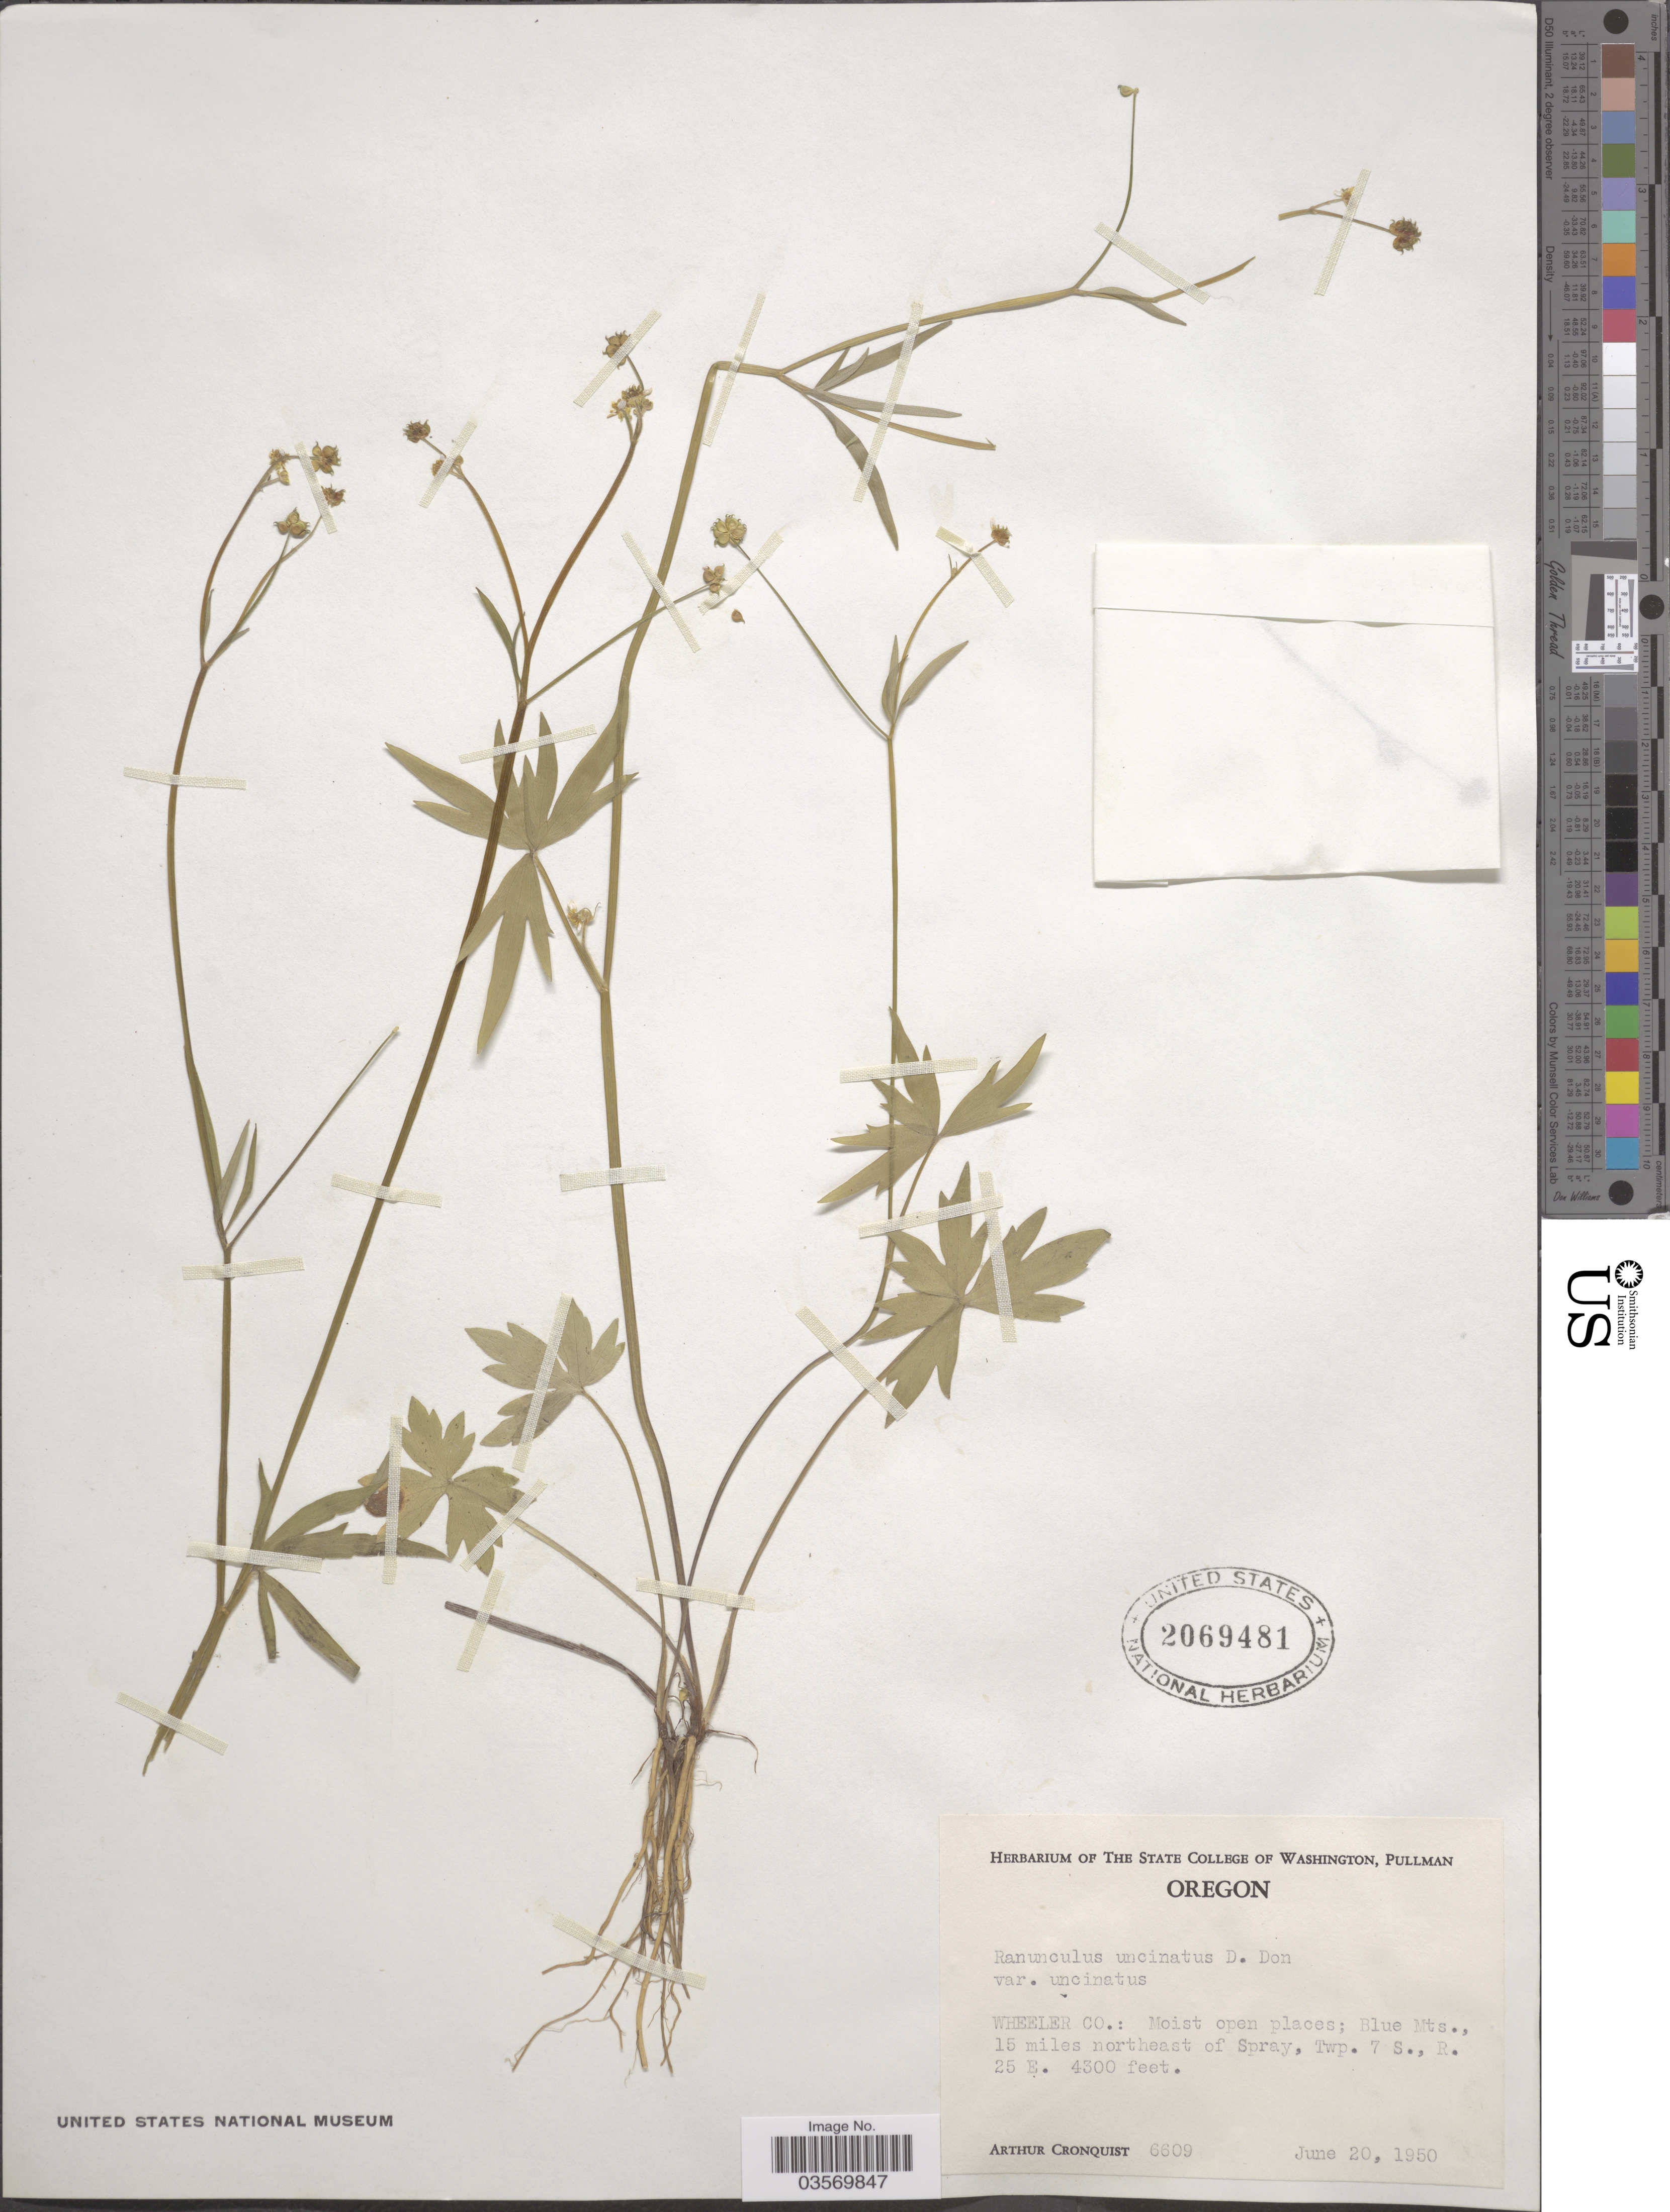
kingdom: Plantae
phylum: Tracheophyta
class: Magnoliopsida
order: Ranunculales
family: Ranunculaceae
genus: Ranunculus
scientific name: Ranunculus uncinatus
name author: D. Don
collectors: A. J. Cronquist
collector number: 6609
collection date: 1950-06-20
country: United States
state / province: Oregon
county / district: Wheeler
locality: Wheeler Co.: Blue Mts., 15 miles northeast of Spray, Twp. 7 S., R. 25 E.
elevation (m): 1311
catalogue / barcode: US 2069481